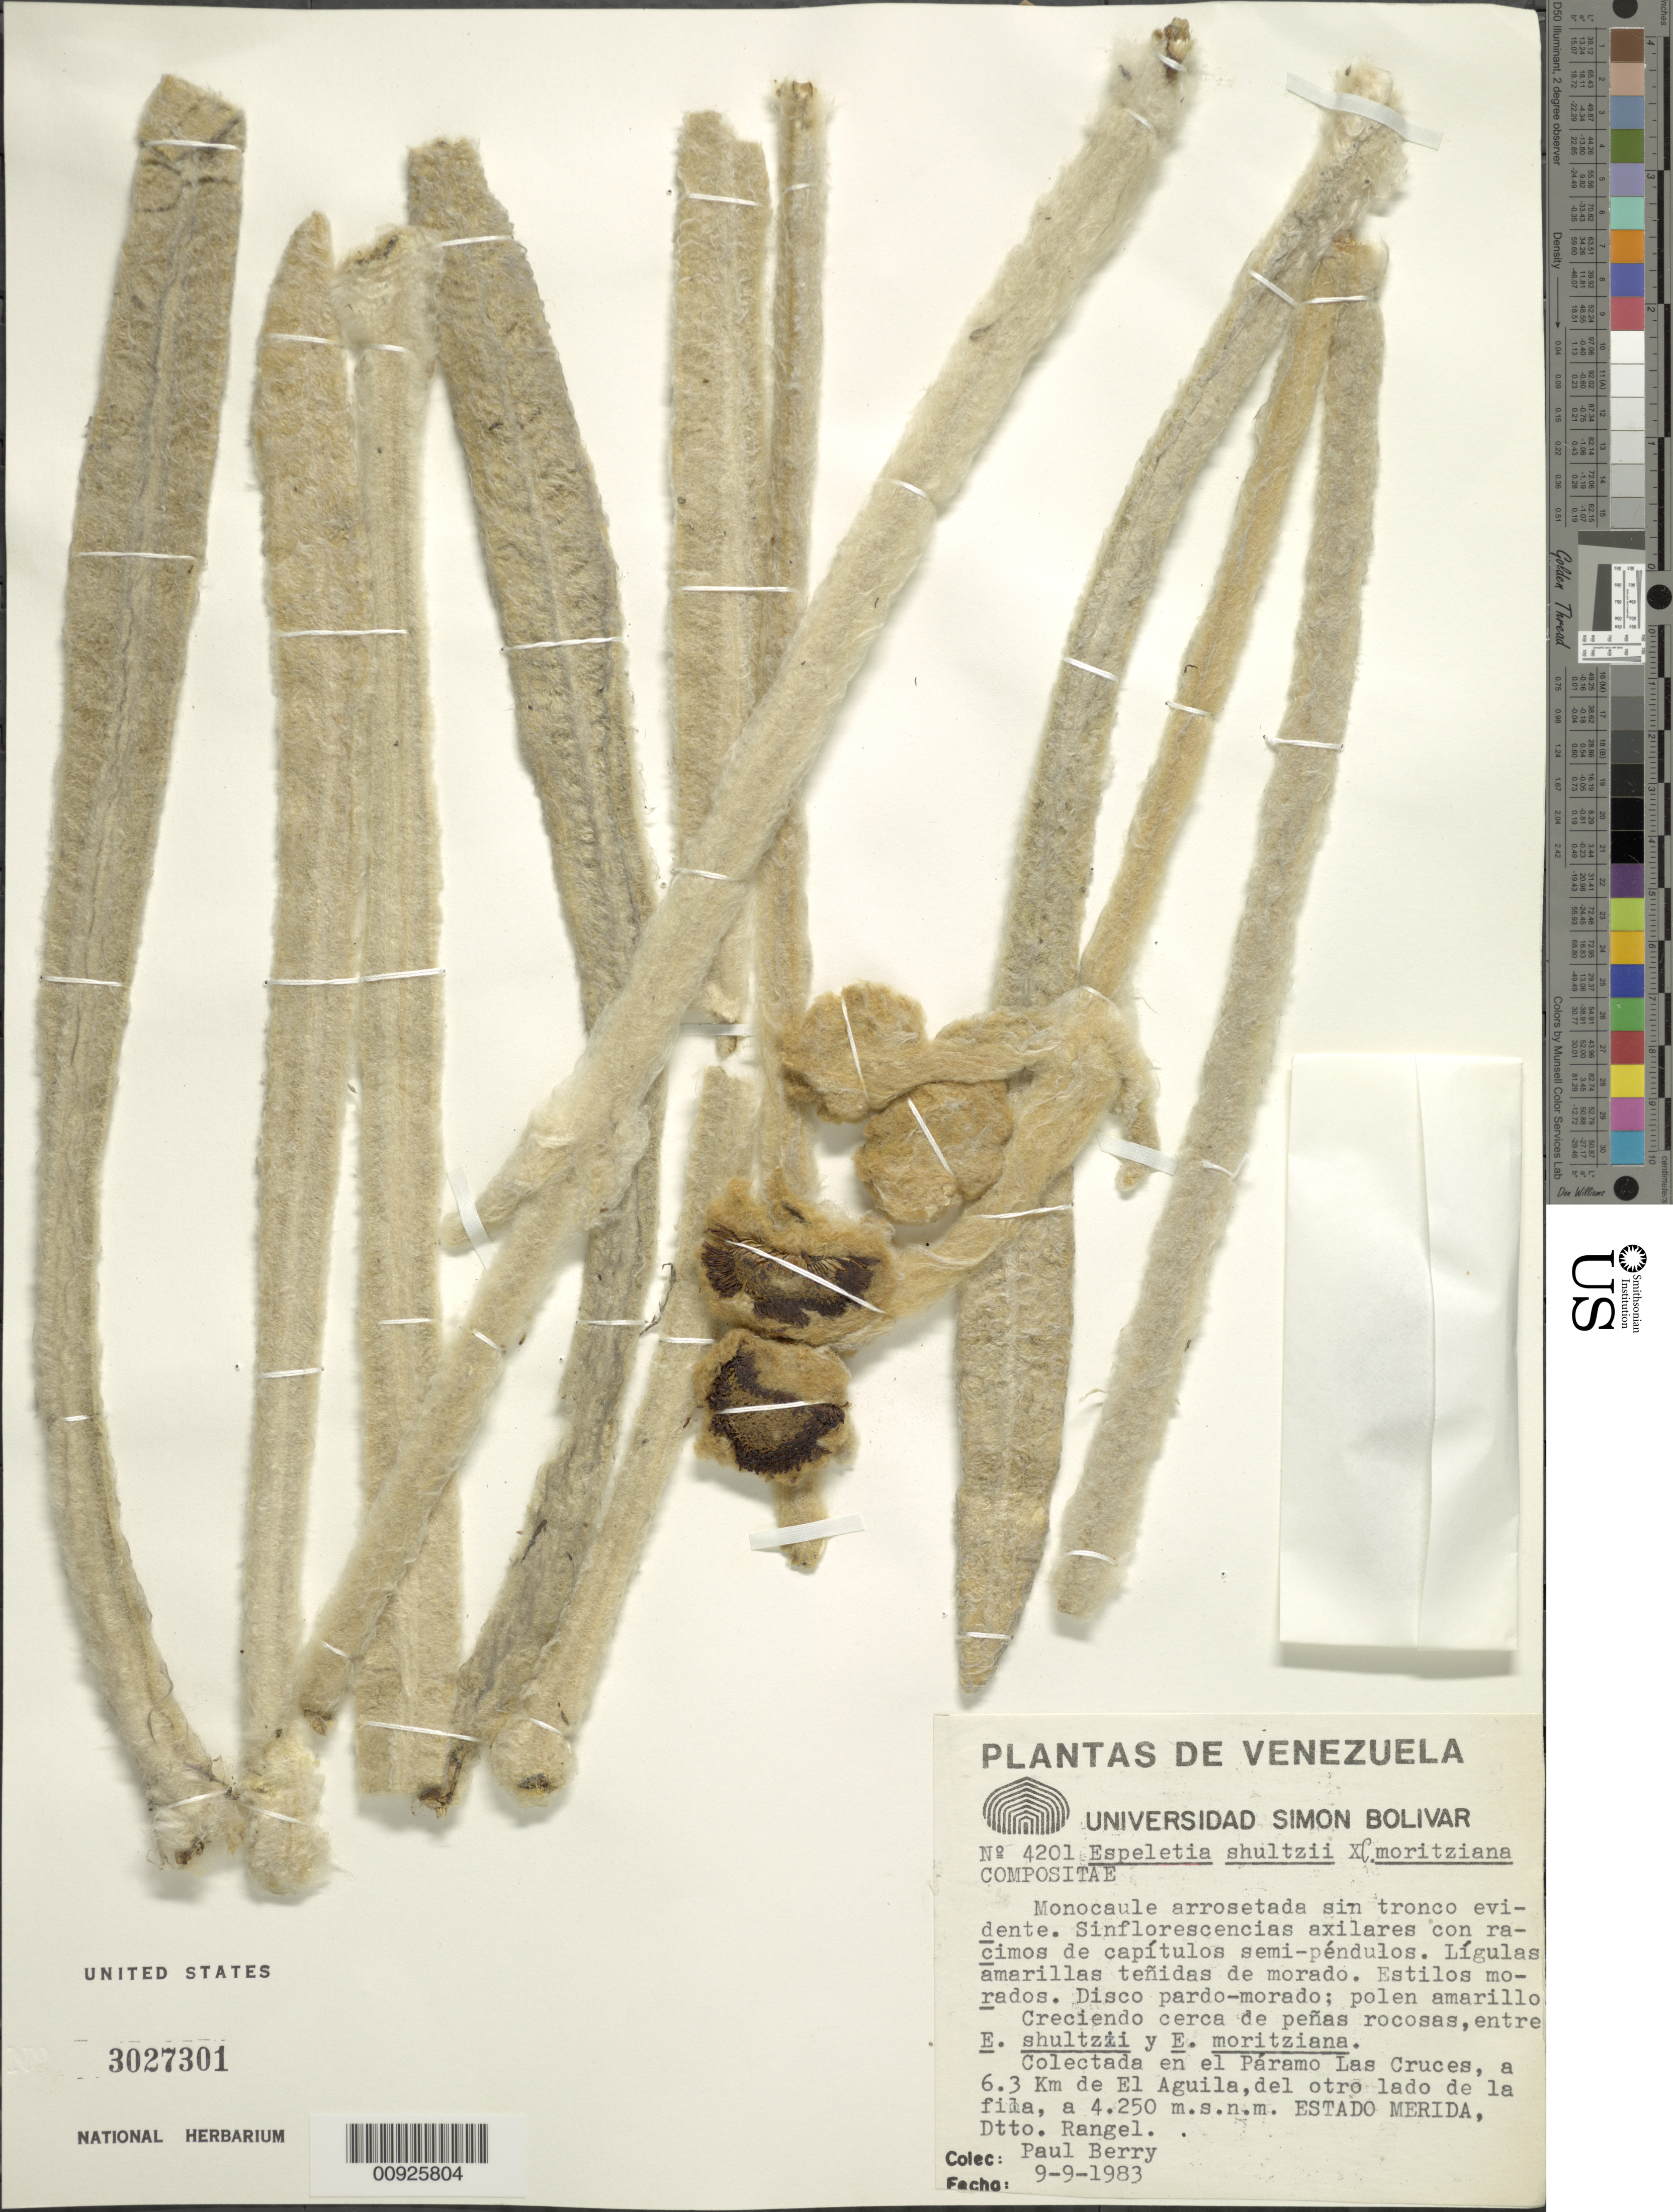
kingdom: Plantae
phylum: Tracheophyta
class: Magnoliopsida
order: Asterales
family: Asteraceae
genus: Espeletia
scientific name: Espeletia schultzii x E. moritziana Sch. Bip. ex Wedd.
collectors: P. E. Berry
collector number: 4201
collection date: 1983-09-09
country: Venezuela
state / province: Mérida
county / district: Rangel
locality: Páramo de las Cruces. Colectada en el Páramo de las Cruces, a 6.3 km de El Aguila, del otro lado de la fila.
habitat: Creciendo cerca de peñas rocosas entre E. schultzii y E. moritziana.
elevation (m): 4250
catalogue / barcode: US 3027301